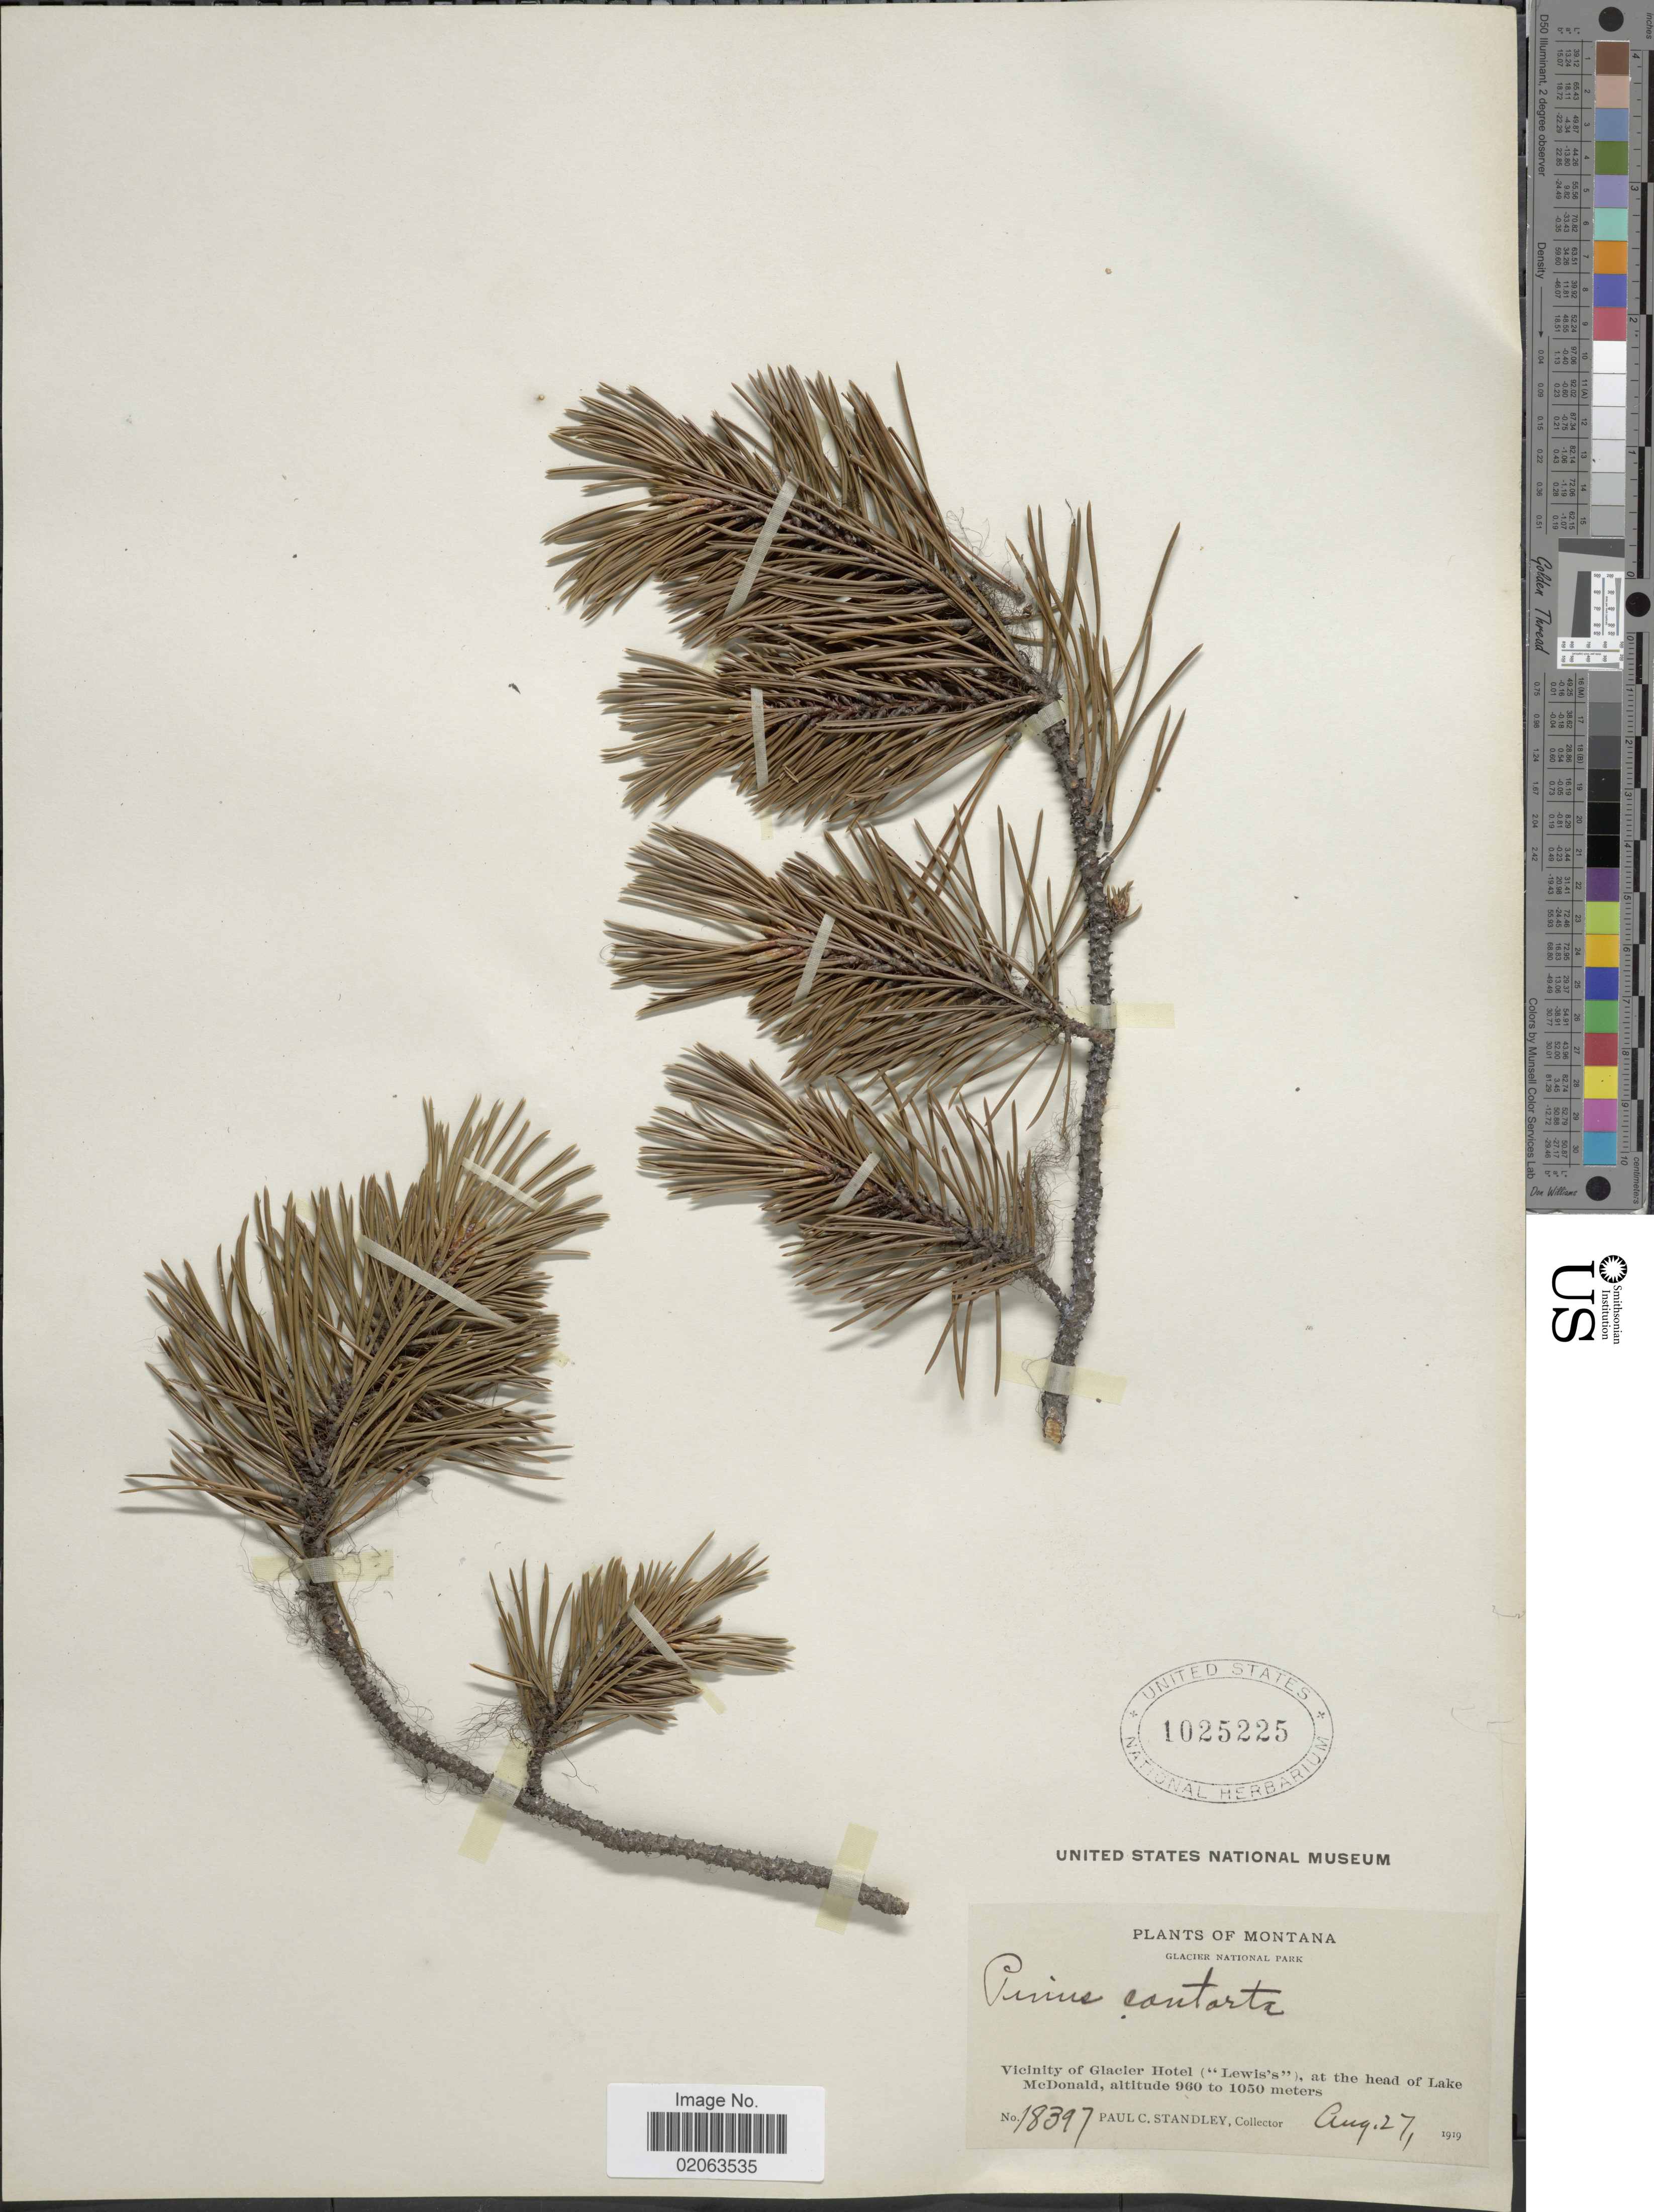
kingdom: Plantae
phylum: Tracheophyta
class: Pinopsida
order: Pinales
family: Pinaceae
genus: Pinus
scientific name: Pinus contorta var. latifolia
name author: Engelm. ex S. Watson in C. King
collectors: P. C. Standley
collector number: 18397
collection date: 1919-08-27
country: United States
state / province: Montana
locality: Montana, Vicinity of Glacier Hotel ("Lewis's") at the head of Lake McDonald.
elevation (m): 960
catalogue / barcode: US 1025225